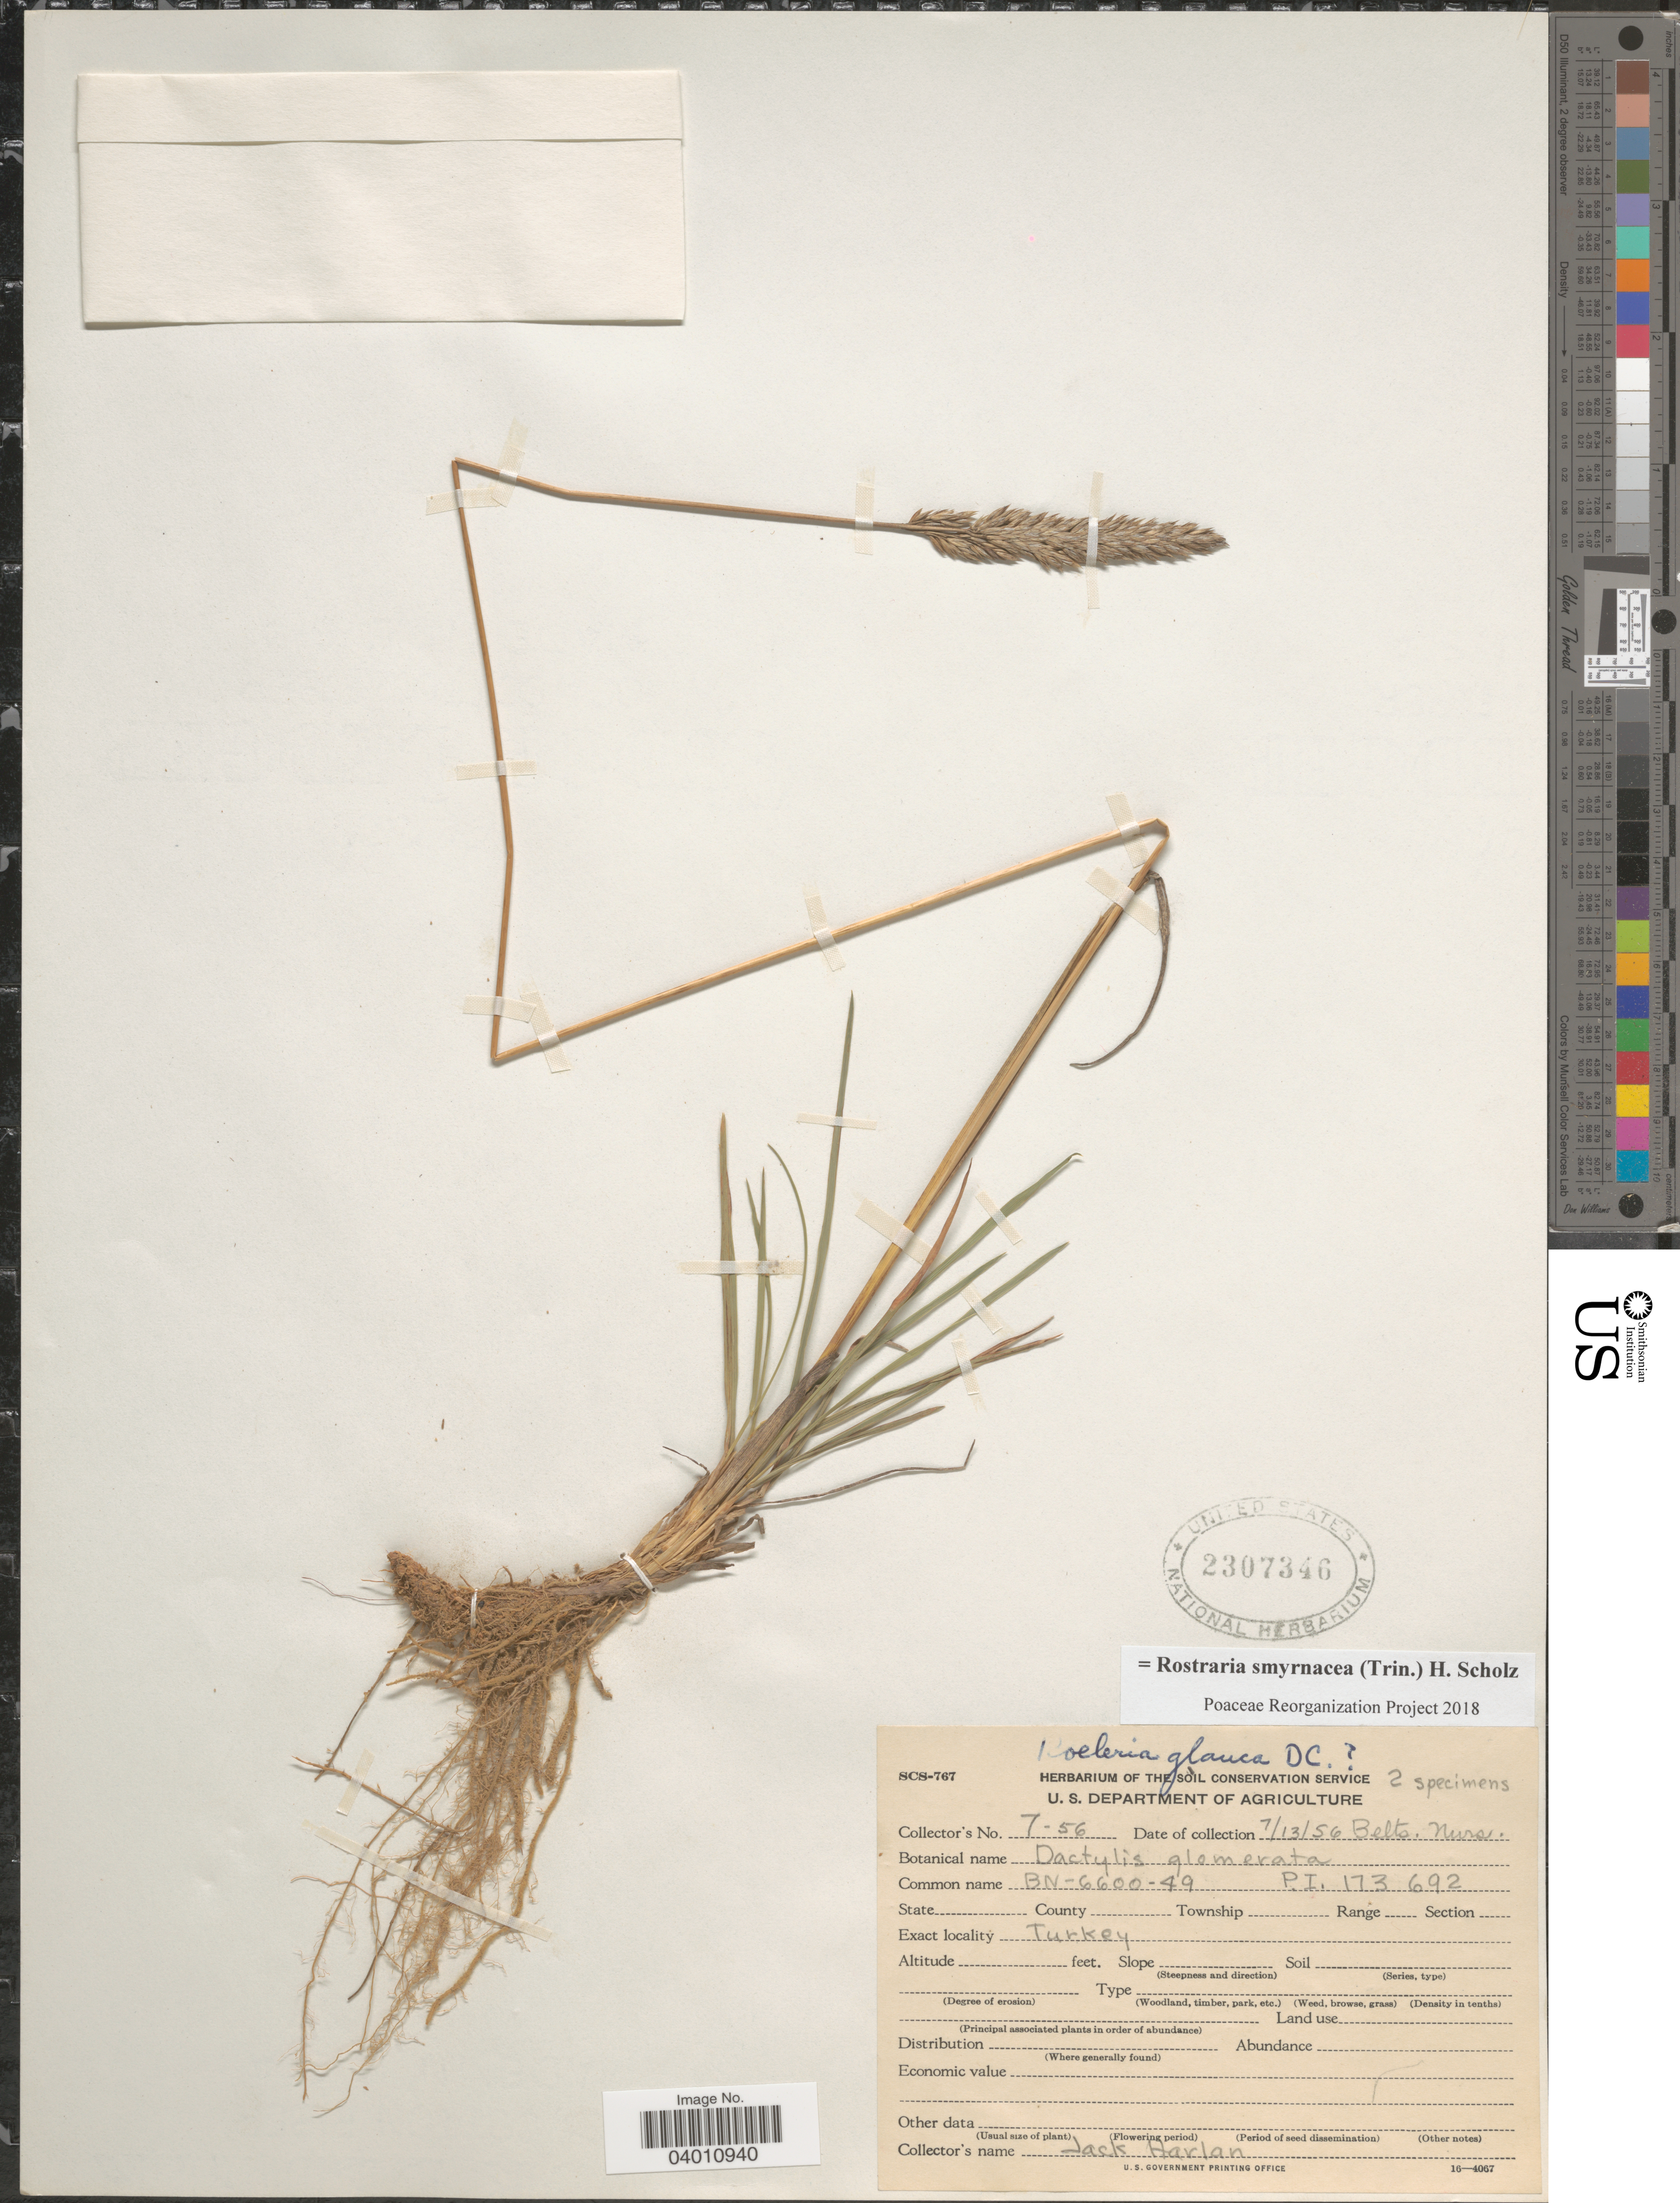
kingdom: Plantae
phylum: Tracheophyta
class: Liliopsida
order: Poales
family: Poaceae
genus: Koeleria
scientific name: Koeleria sp.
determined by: Soreng, Robert J., Research Associate (BOT), Smithsonian Institution - National Museum of Natural History (UNITED STATES)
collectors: J. Harlan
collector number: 7-56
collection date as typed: Transcribed d/m/y: 13/7/56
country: Turkey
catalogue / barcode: US 2307346